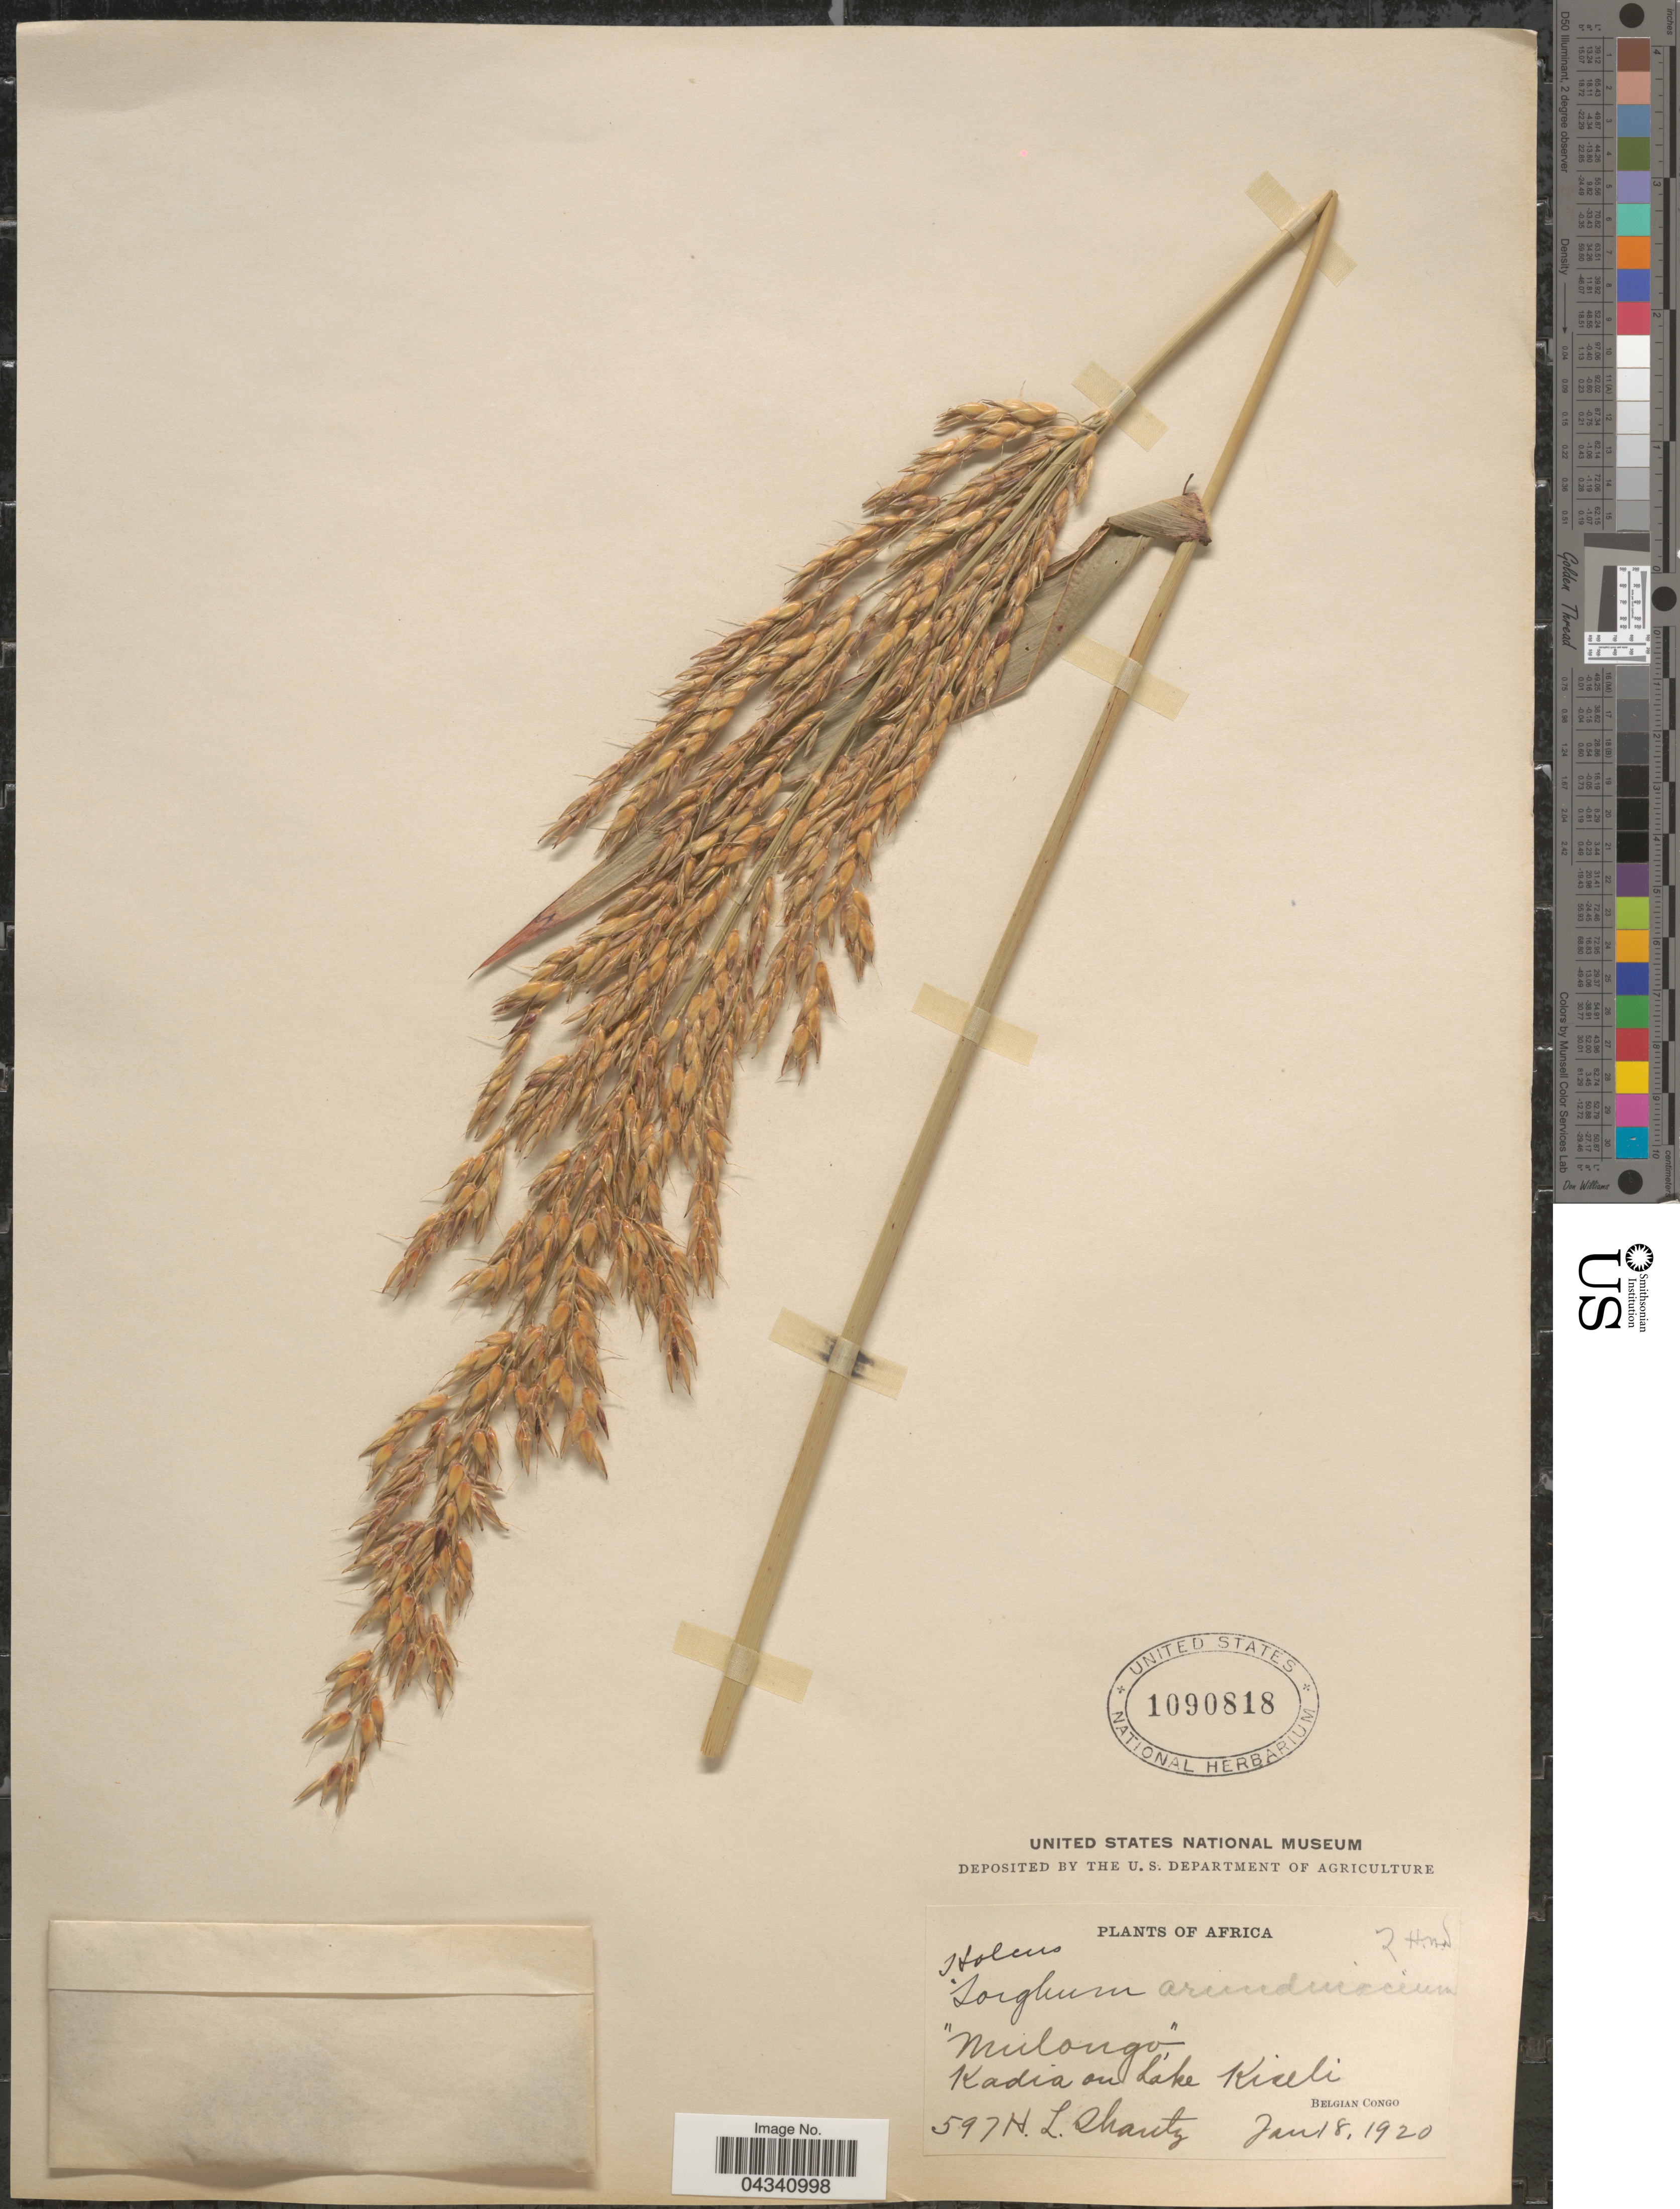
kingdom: Plantae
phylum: Tracheophyta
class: Liliopsida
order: Poales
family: Poaceae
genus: Sorghum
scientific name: Sorghum arundinaceum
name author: (Desv.) Stapf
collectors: H. Shantz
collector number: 597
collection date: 1920-01-18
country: Congo, Democratic Republic of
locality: Kadia on Lake Kiseli. Belgian Congo.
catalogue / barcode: US 1090818